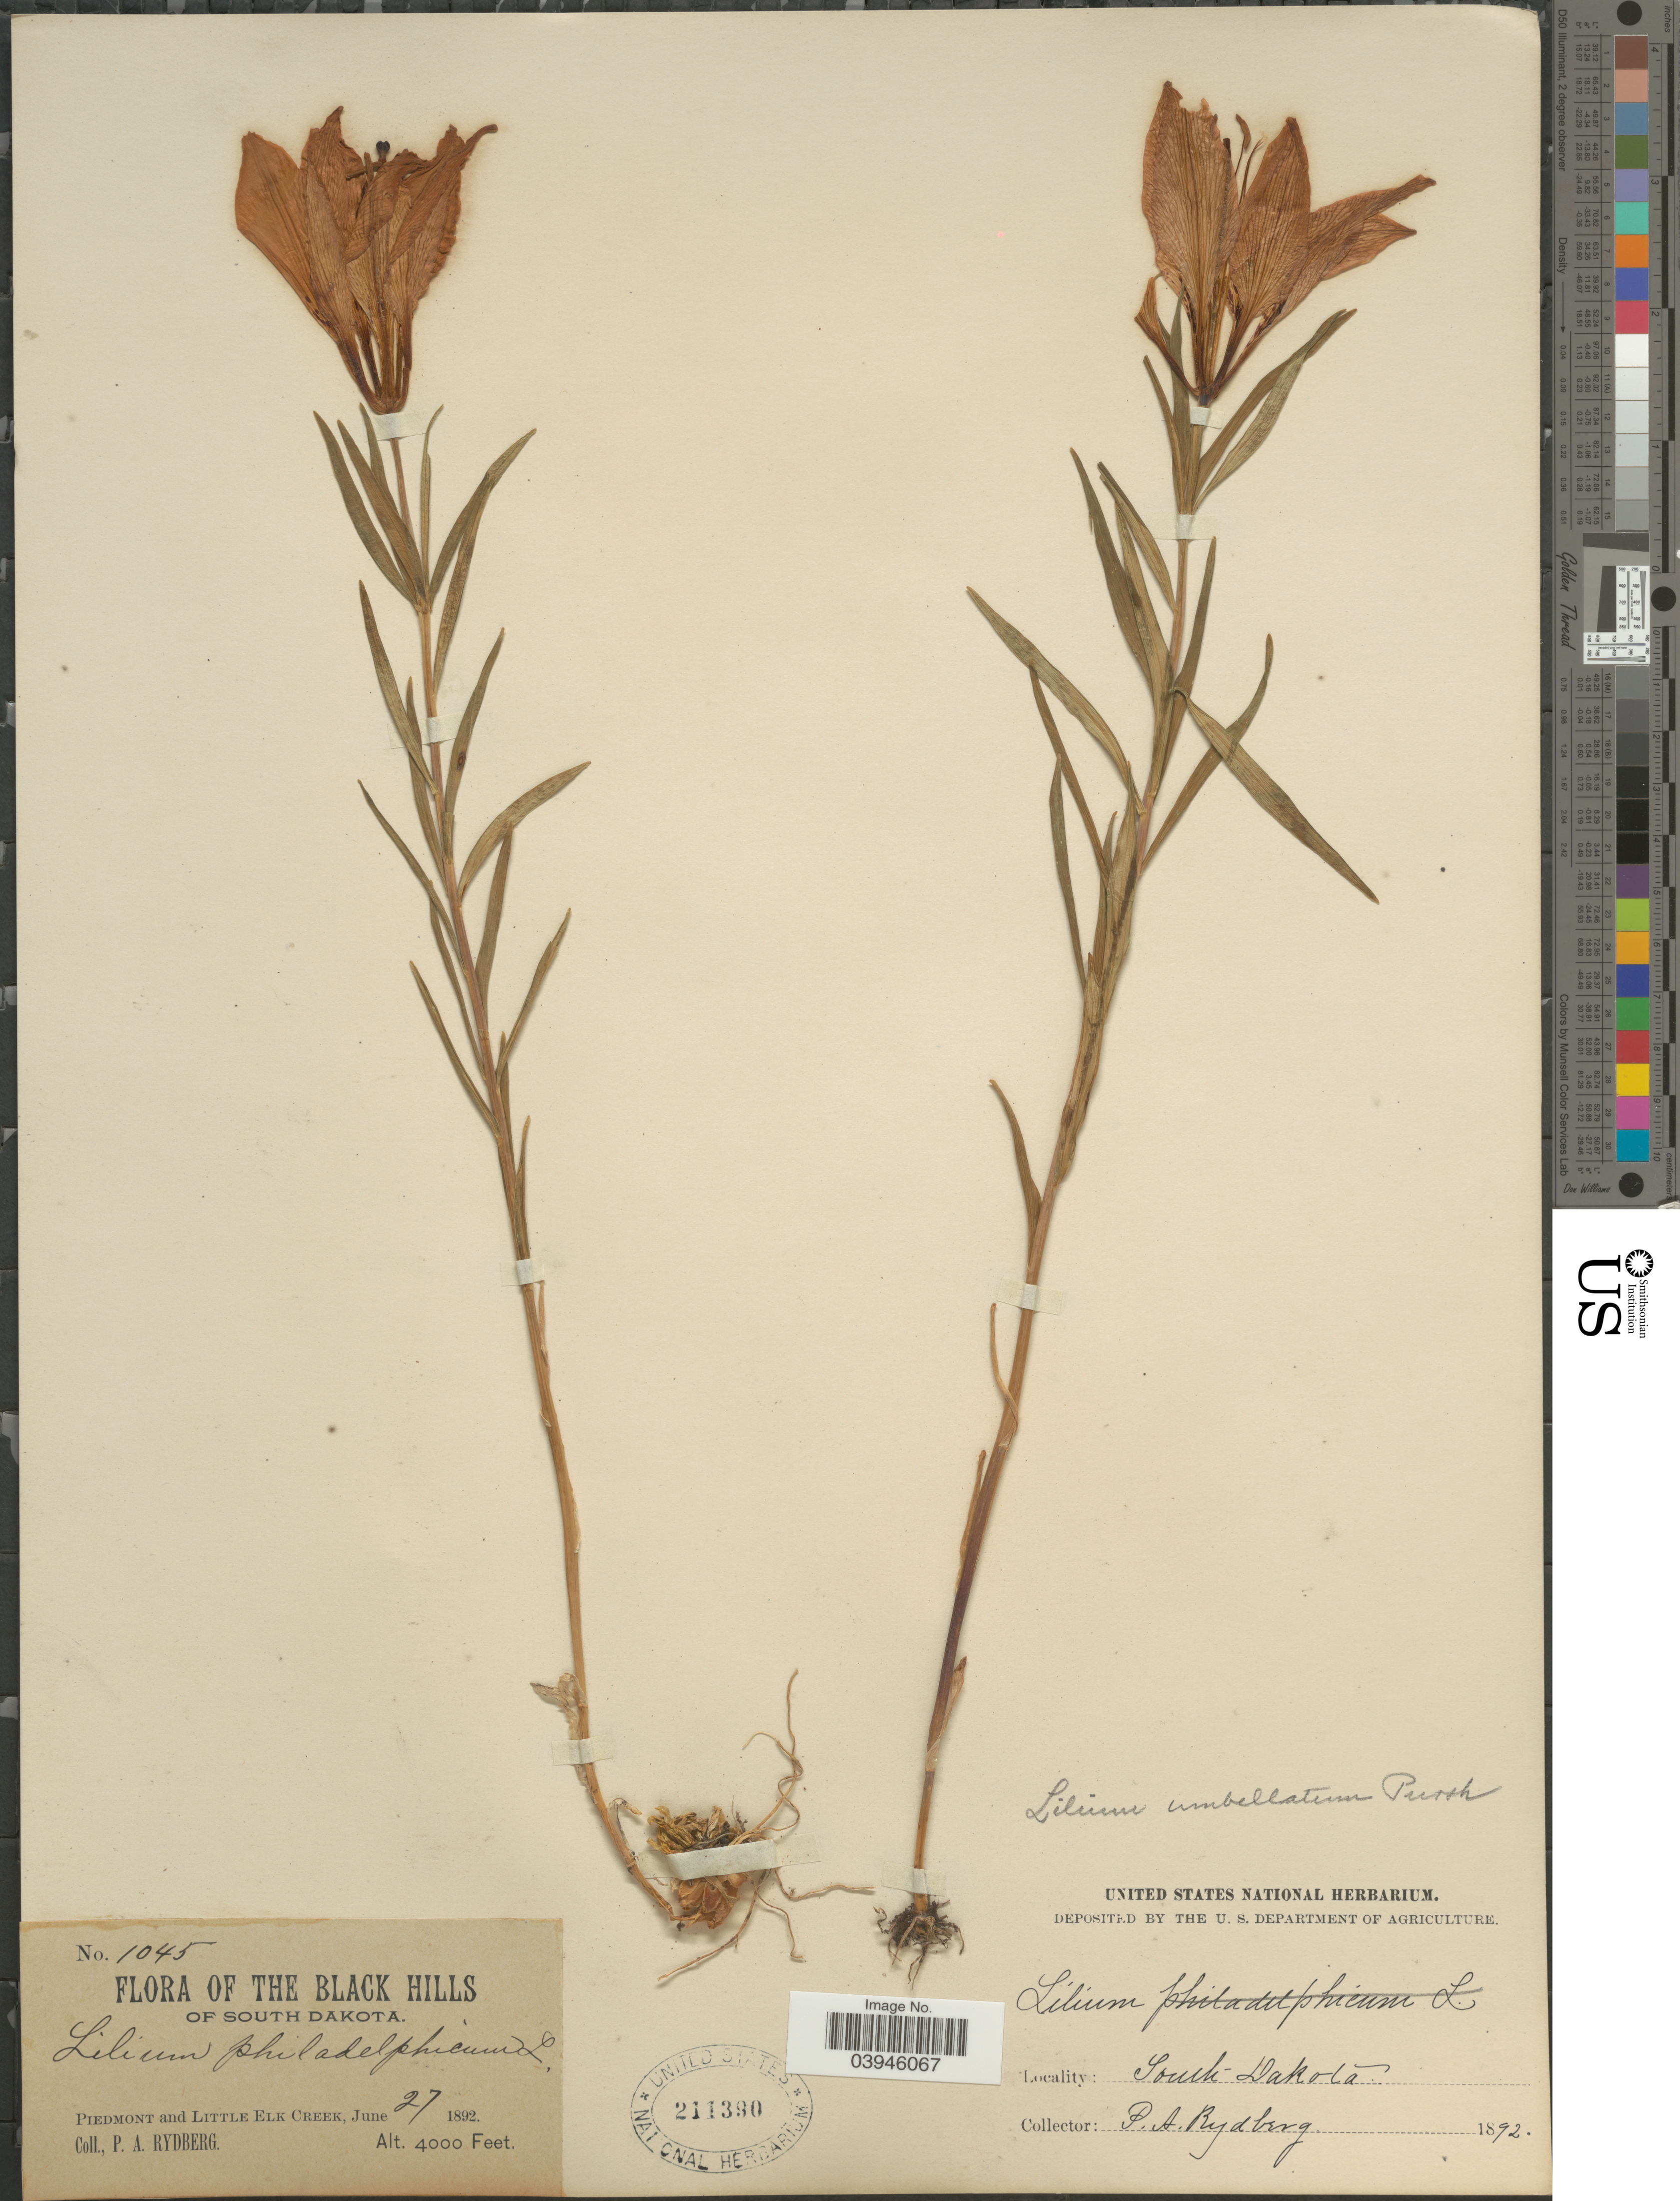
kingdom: Plantae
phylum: Tracheophyta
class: Liliopsida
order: Liliales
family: Liliaceae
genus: Lilium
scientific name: Lilium philadelphicum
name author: L.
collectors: P. A. Rydberg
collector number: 1045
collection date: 1892-06-27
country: United States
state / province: South Dakota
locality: The Black Hills of South Dakota. Piedmont and Little Elk Creek.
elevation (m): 1219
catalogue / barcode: US 211390